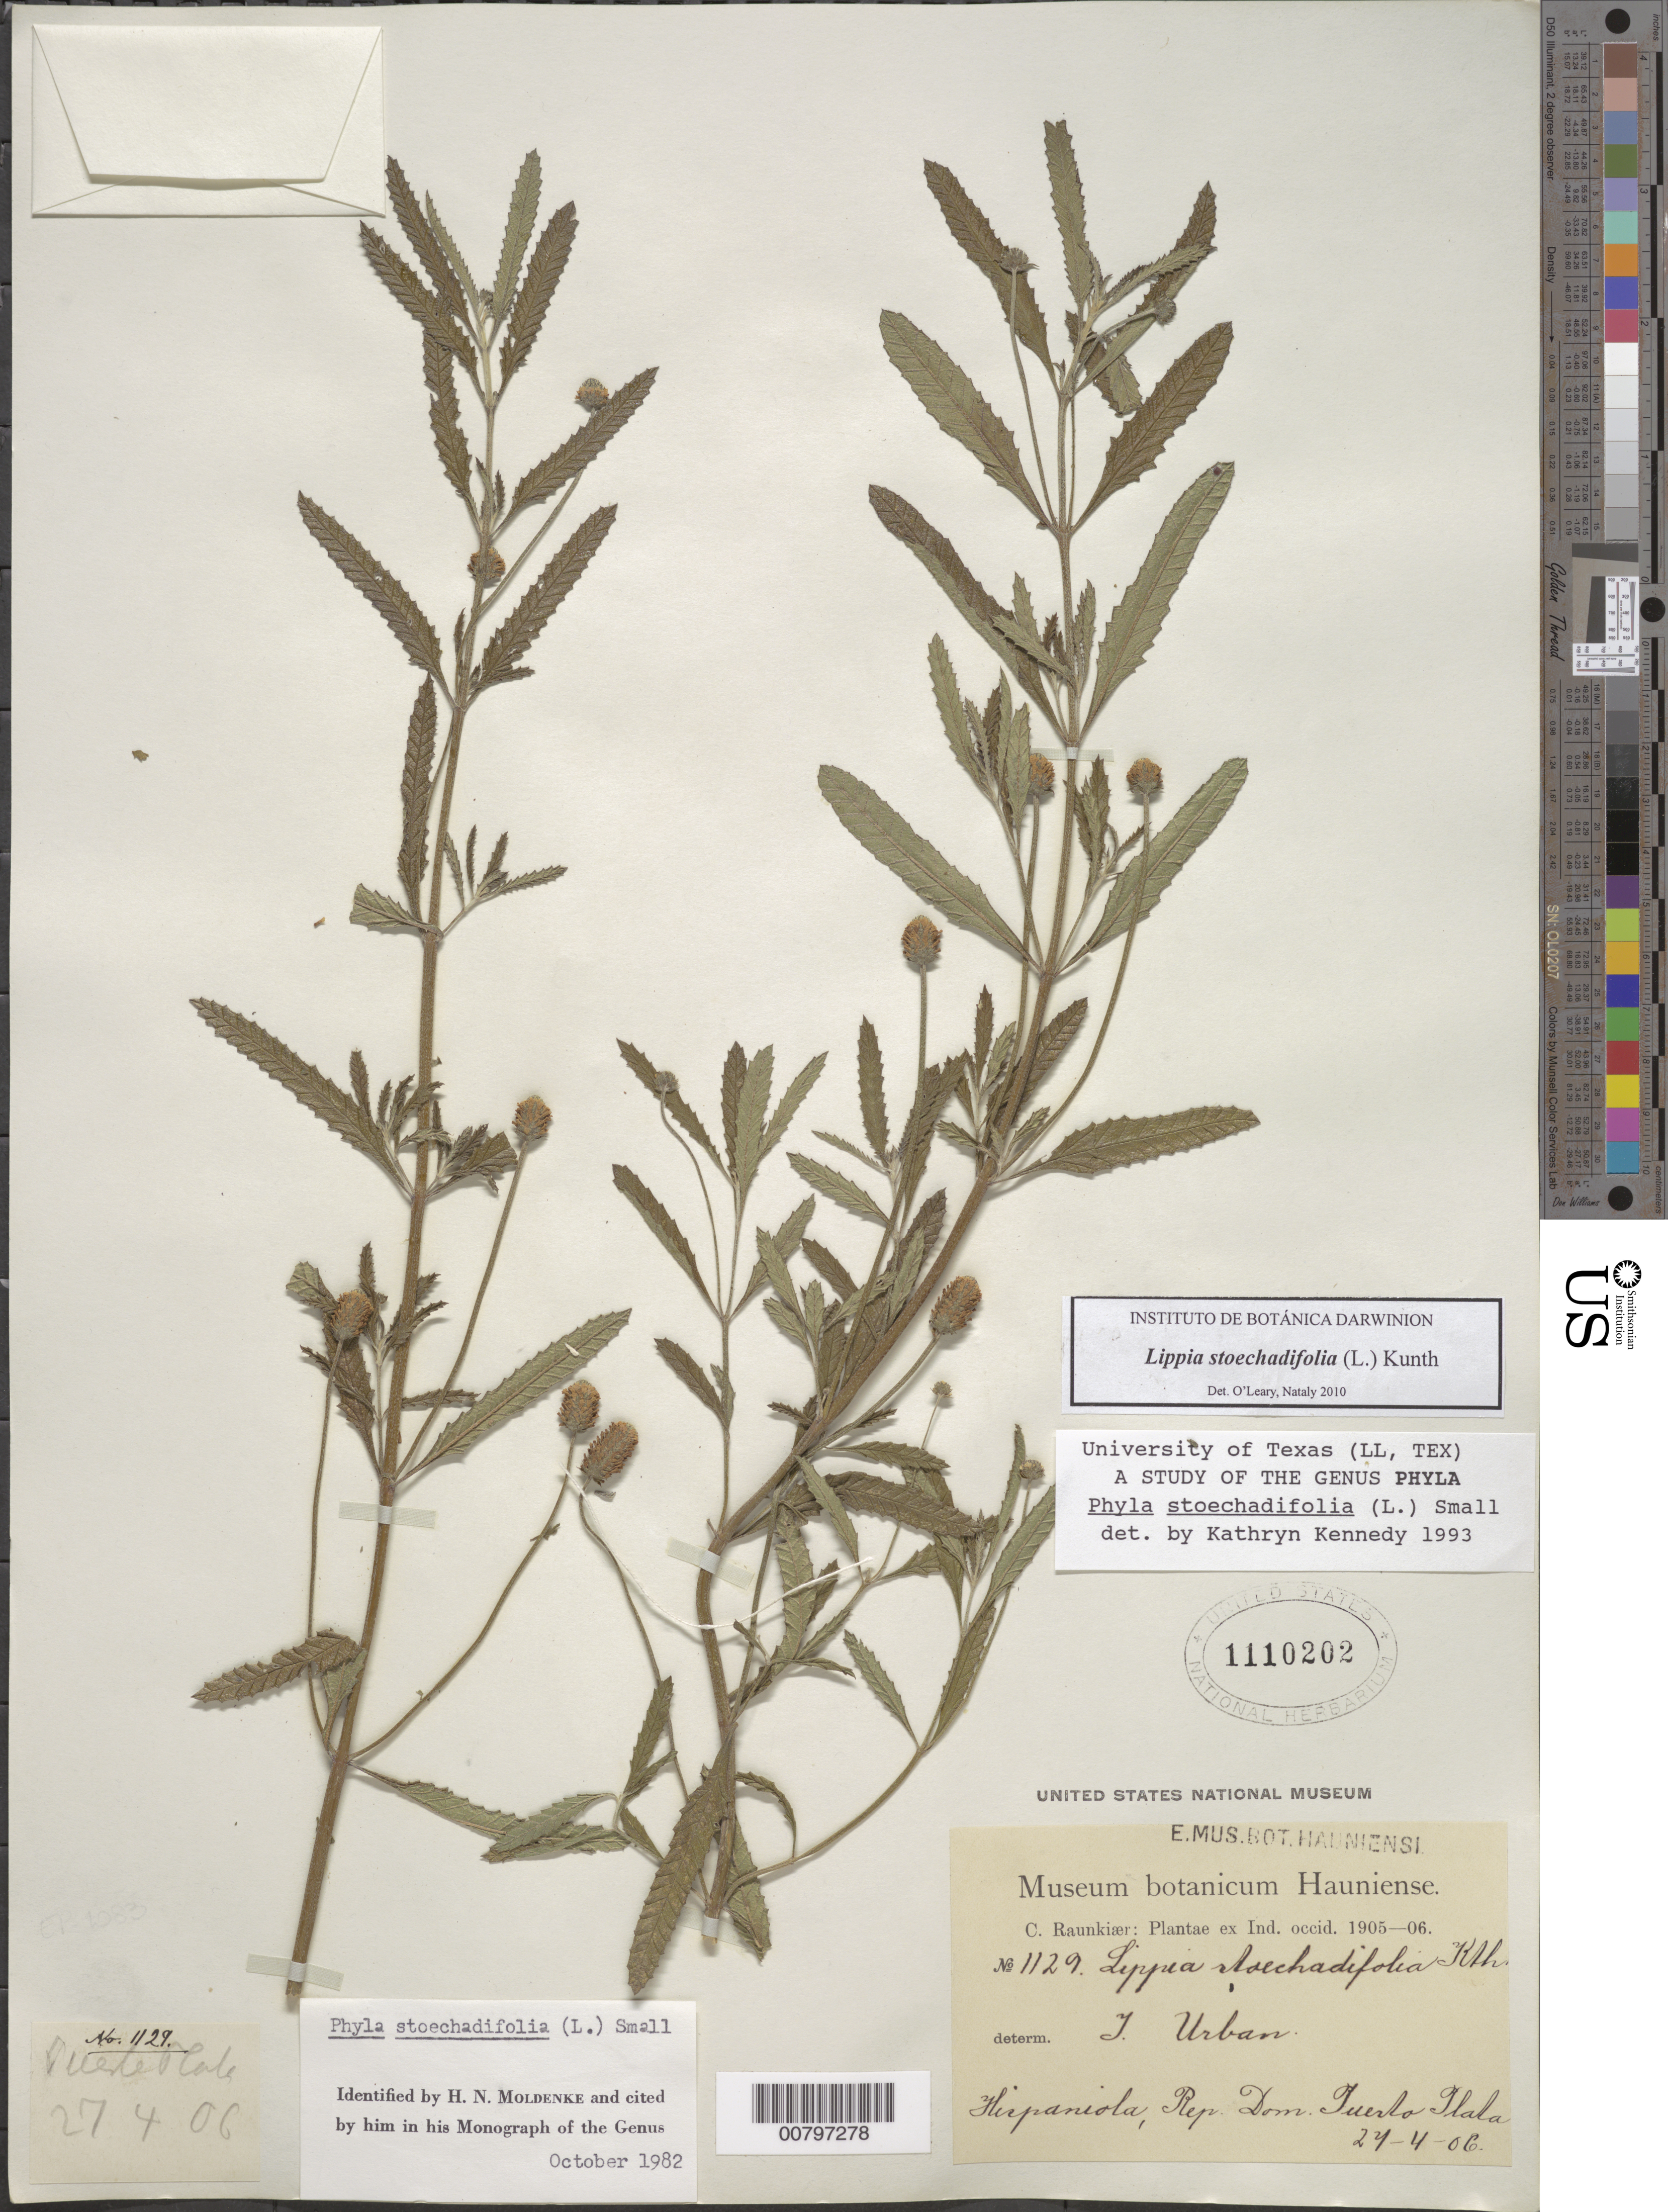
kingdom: Plantae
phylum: Tracheophyta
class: Magnoliopsida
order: Lamiales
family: Verbenaceae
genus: Phyla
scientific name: Phyla stoechadifolia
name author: (L.) Small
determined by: Kennedy, K.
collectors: C. C. Raunkiaer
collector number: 1129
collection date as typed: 27 Apr 1906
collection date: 1906-04-27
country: Dominican Republic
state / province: Puerto Plata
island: Hispaniola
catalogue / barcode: US 1110202